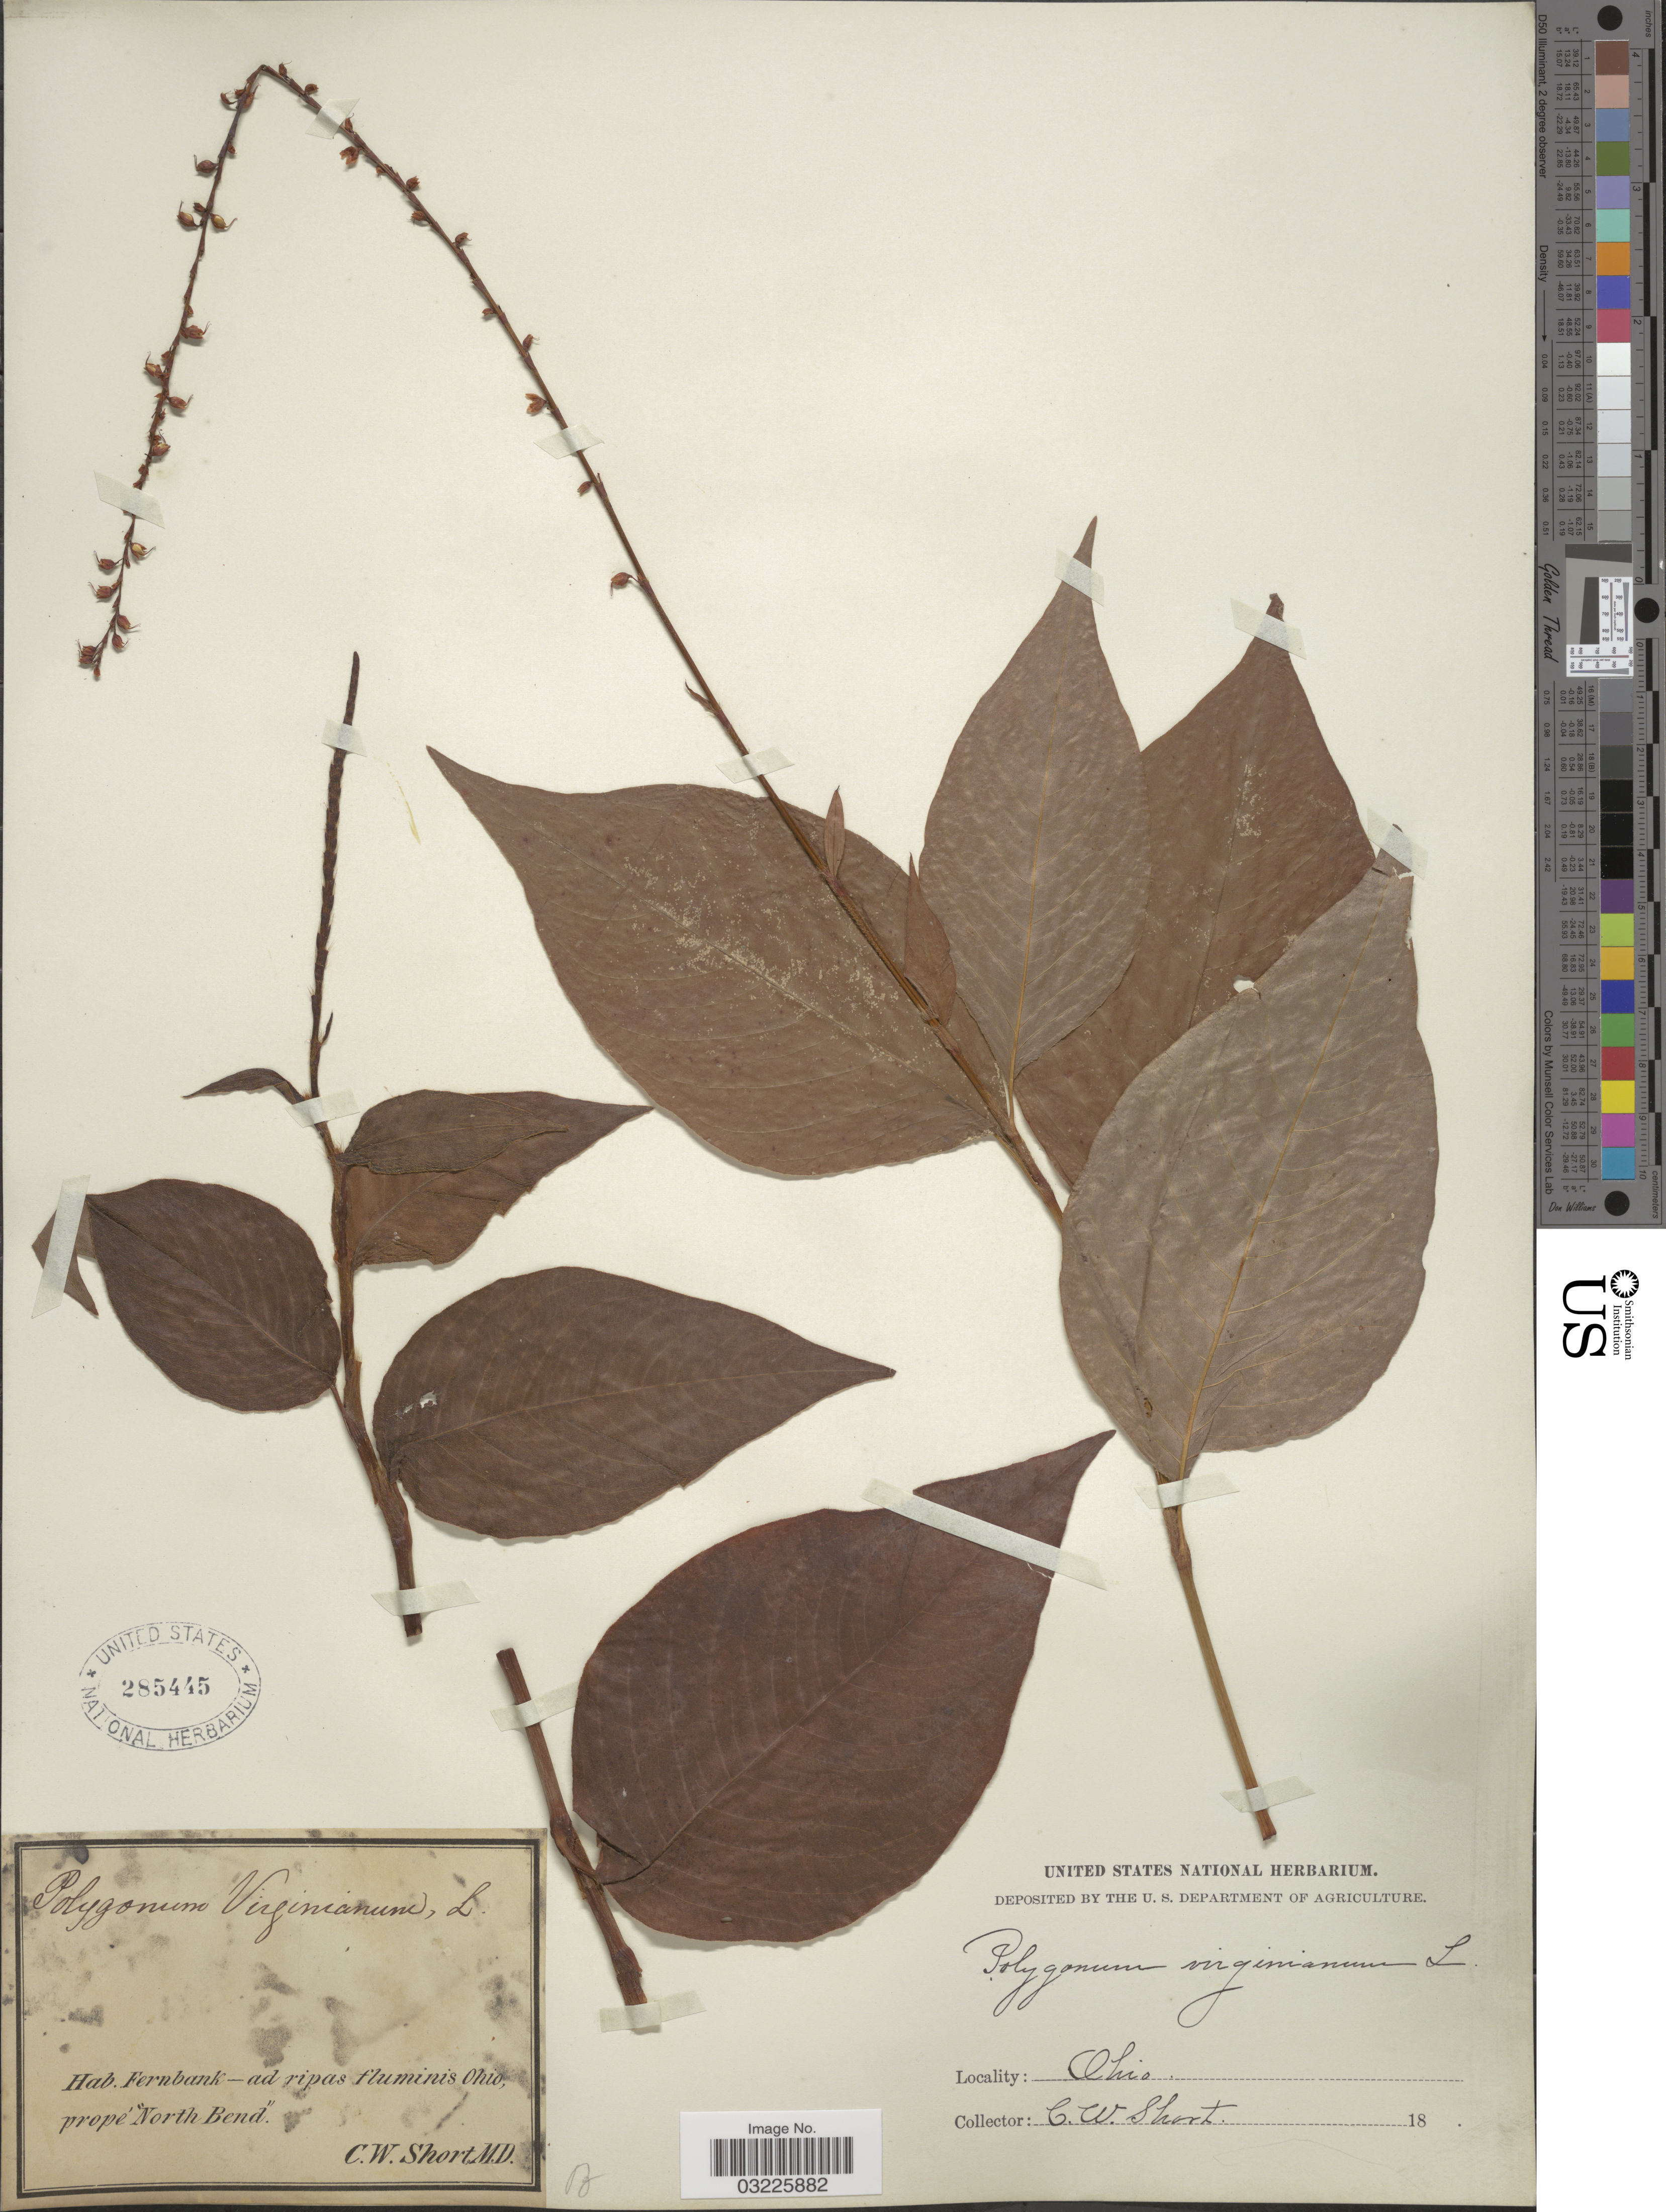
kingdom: Plantae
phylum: Tracheophyta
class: Magnoliopsida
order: Caryophyllales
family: Polygonaceae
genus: Persicaria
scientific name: Persicaria virginiana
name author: (L.) Gaertn.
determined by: Atha, D. E.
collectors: C. W. Short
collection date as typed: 18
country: United States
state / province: Ohio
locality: Fernbank - ad ripas fluminis Ohio, prope "North Bend".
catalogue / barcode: US 285445